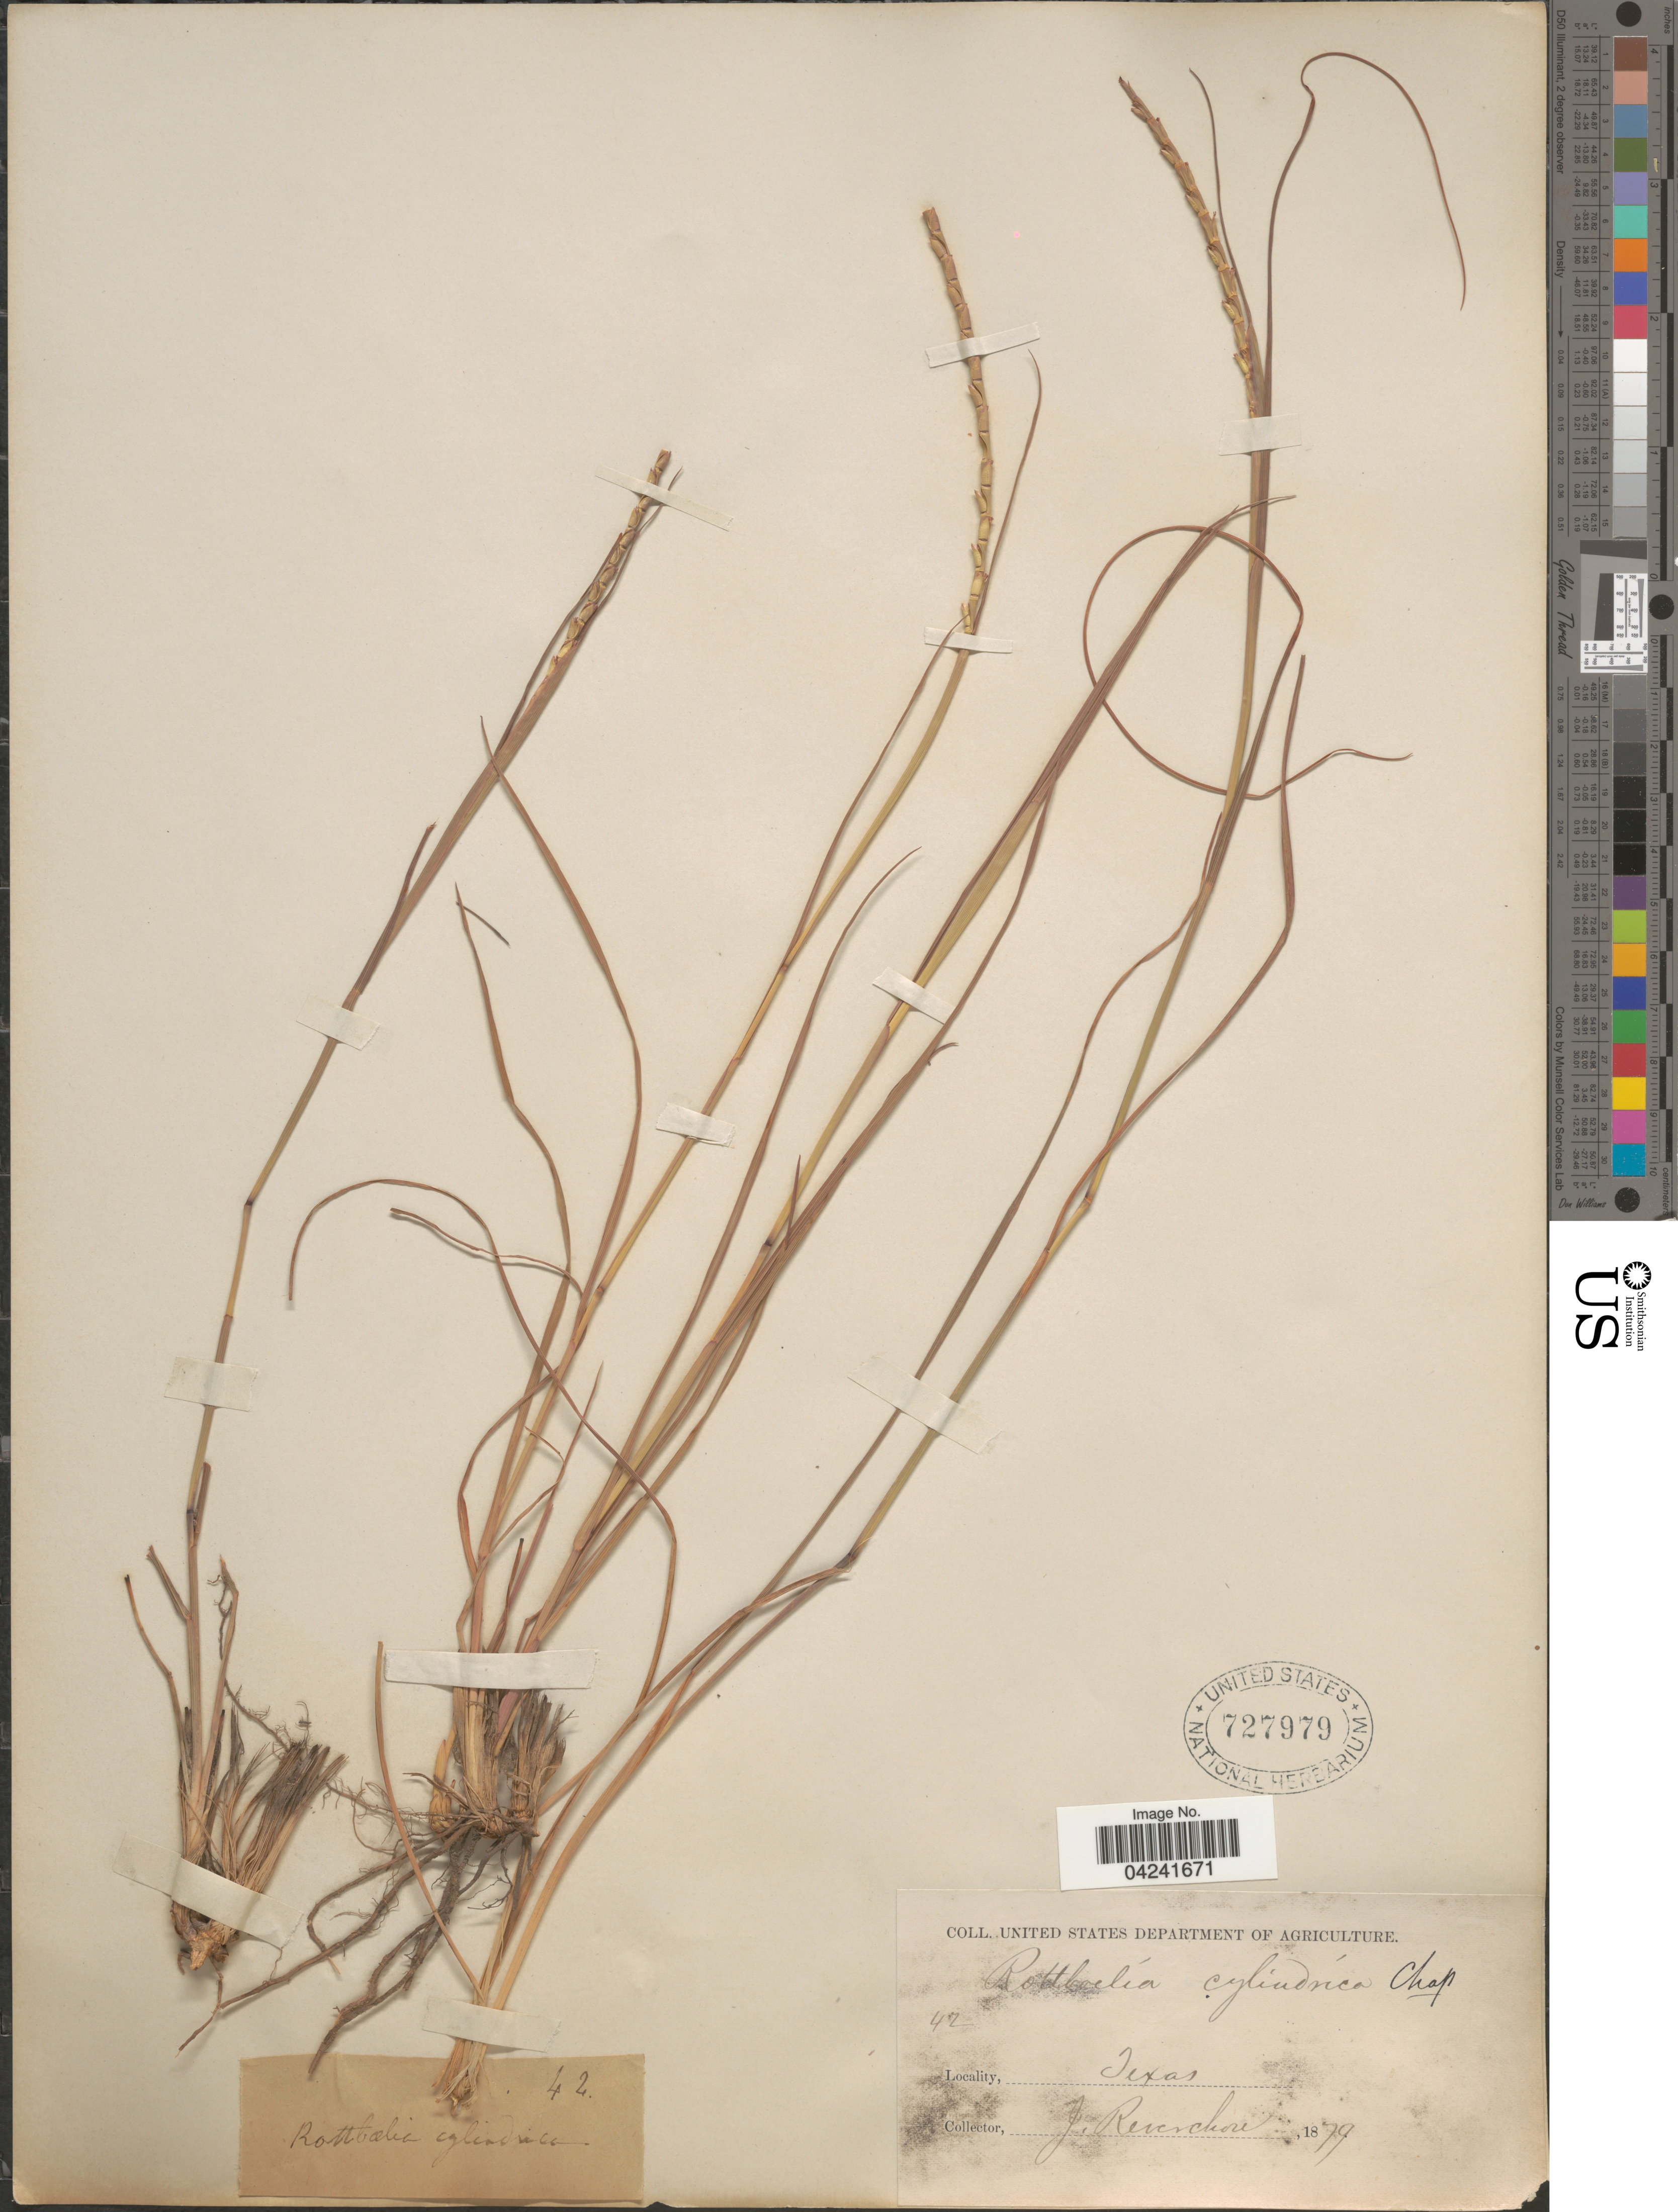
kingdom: Plantae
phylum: Tracheophyta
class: Liliopsida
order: Poales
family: Poaceae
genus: Mnesithea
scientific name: Mnesithea cylindrica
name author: (Michx.) de Koning & Sosef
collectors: J. Reverchon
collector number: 42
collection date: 1879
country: United States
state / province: Texas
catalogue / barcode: US 727979